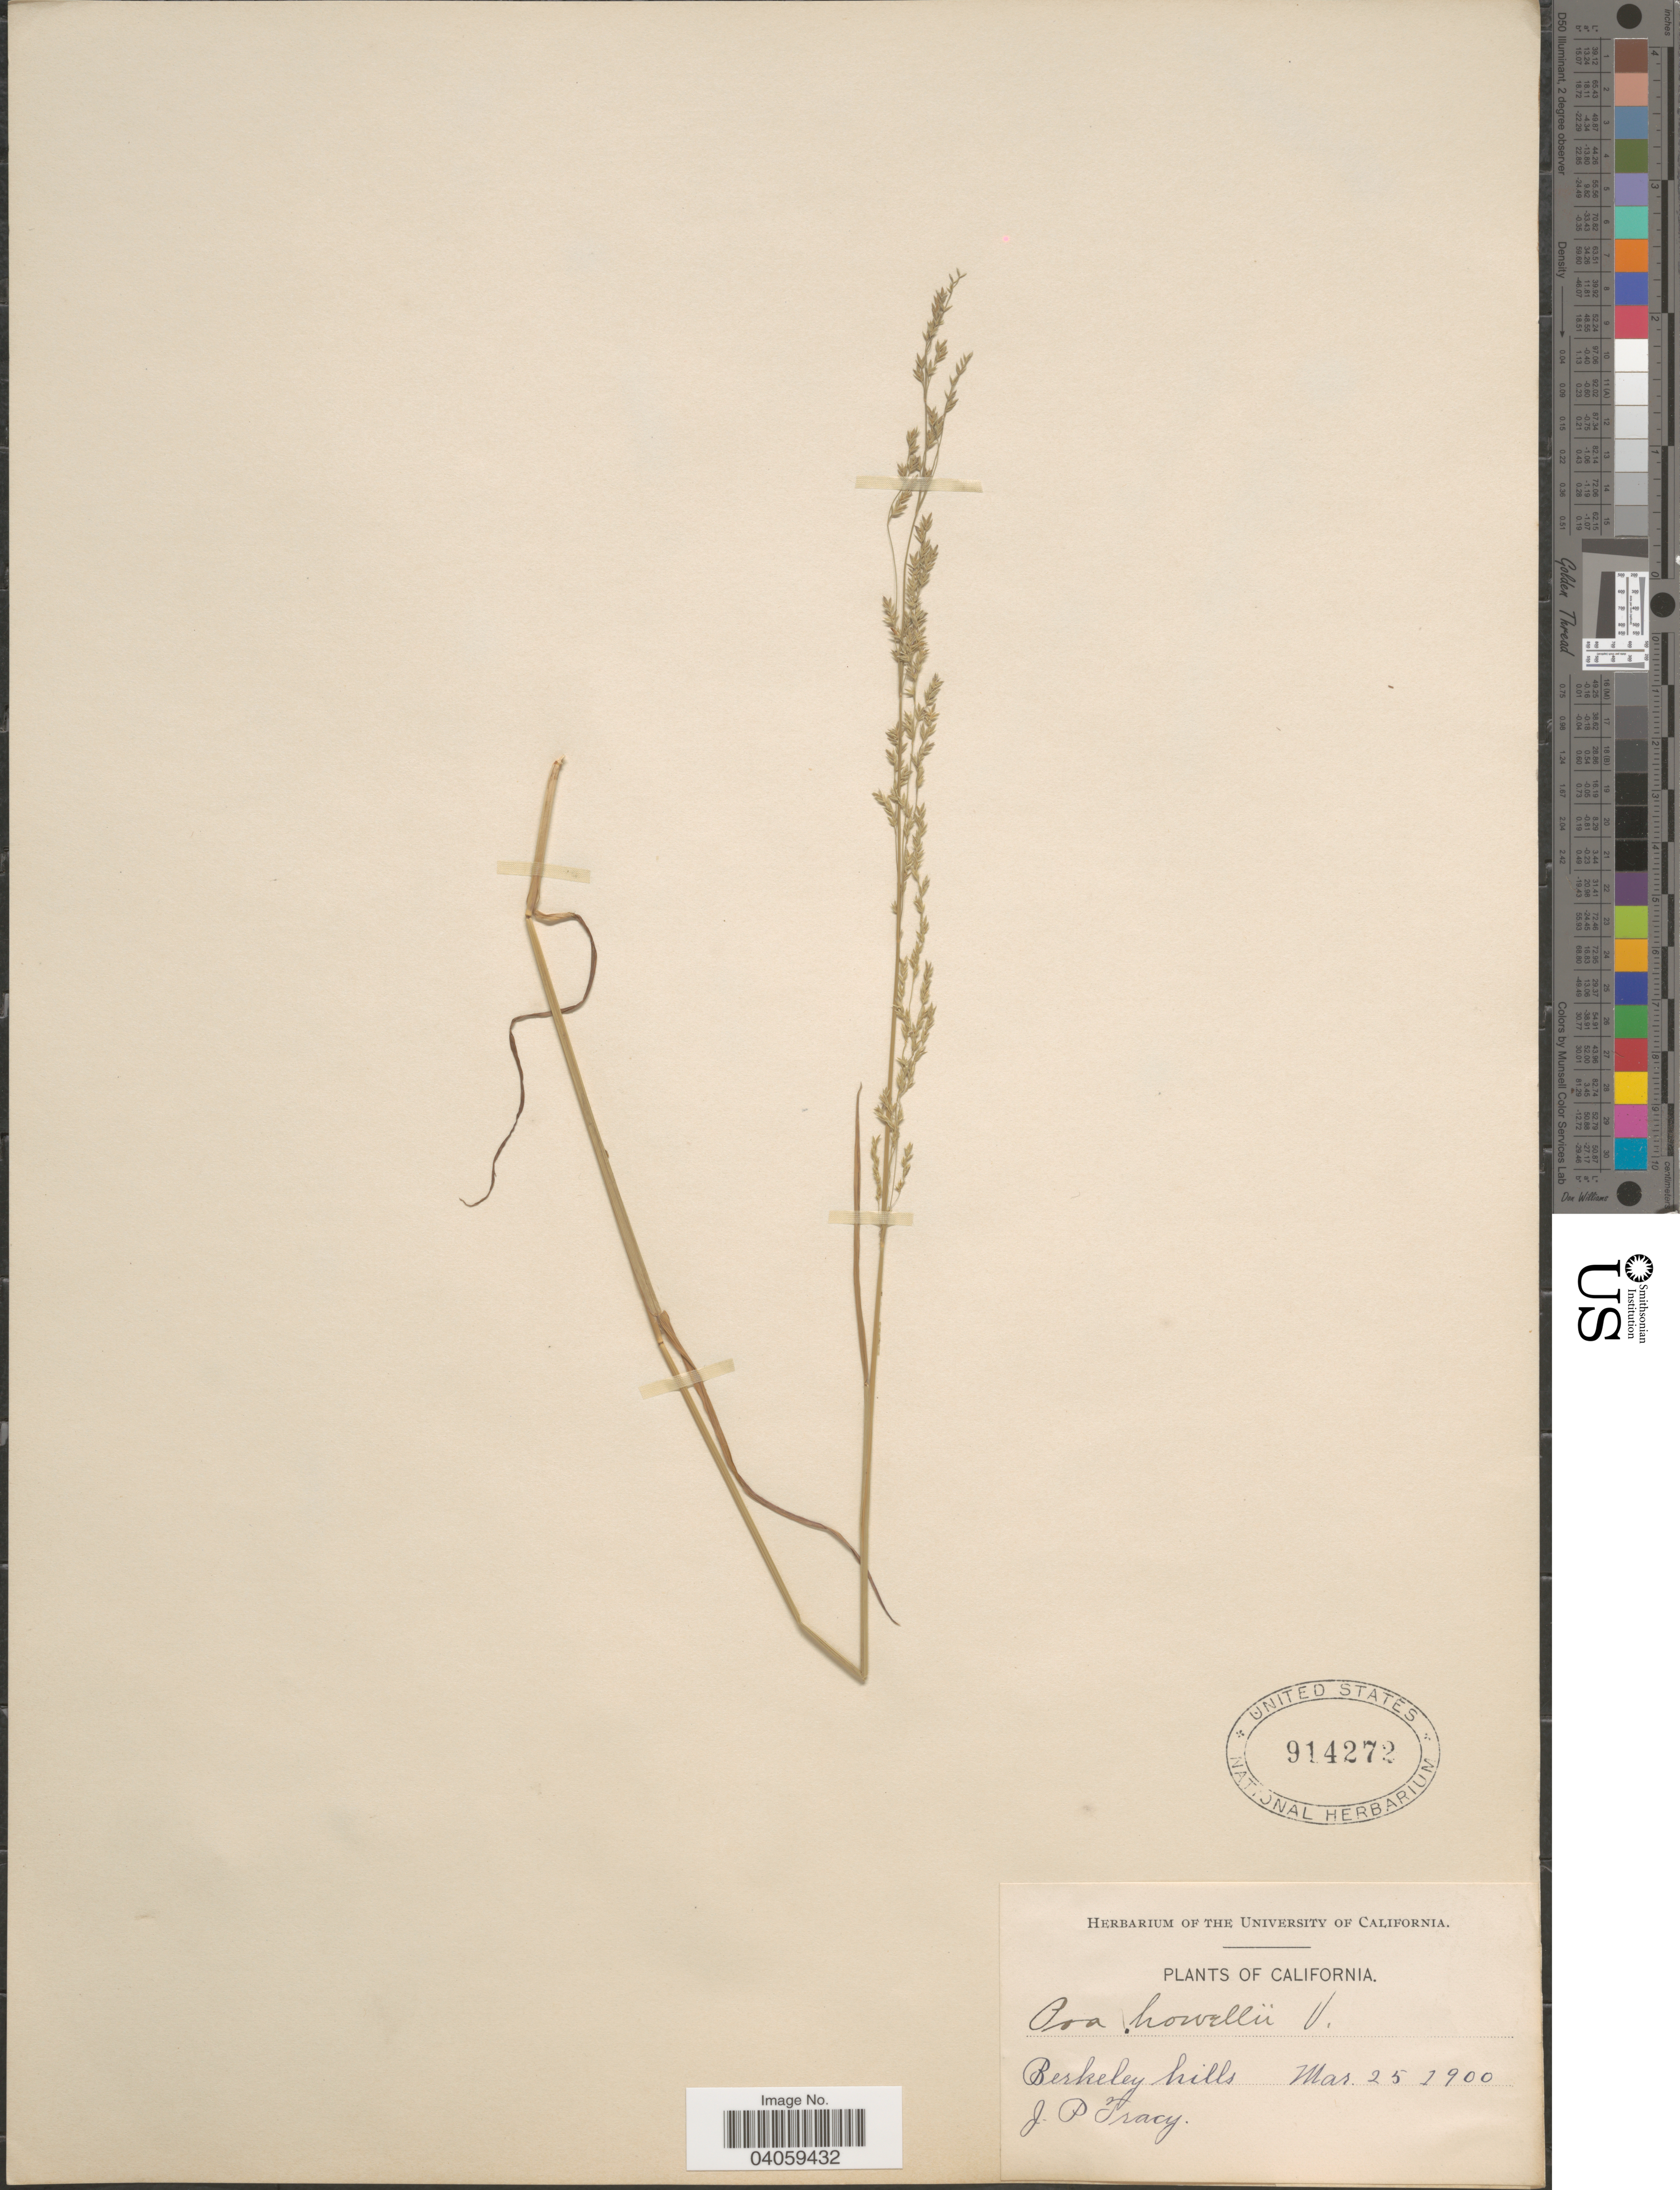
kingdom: Plantae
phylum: Tracheophyta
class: Liliopsida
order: Poales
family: Poaceae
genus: Poa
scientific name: Poa howellii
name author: Vasey & Scribn.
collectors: J. Tracy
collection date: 1900-03-25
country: United States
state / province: California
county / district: Alameda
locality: Berkeley hills.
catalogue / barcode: US 914272